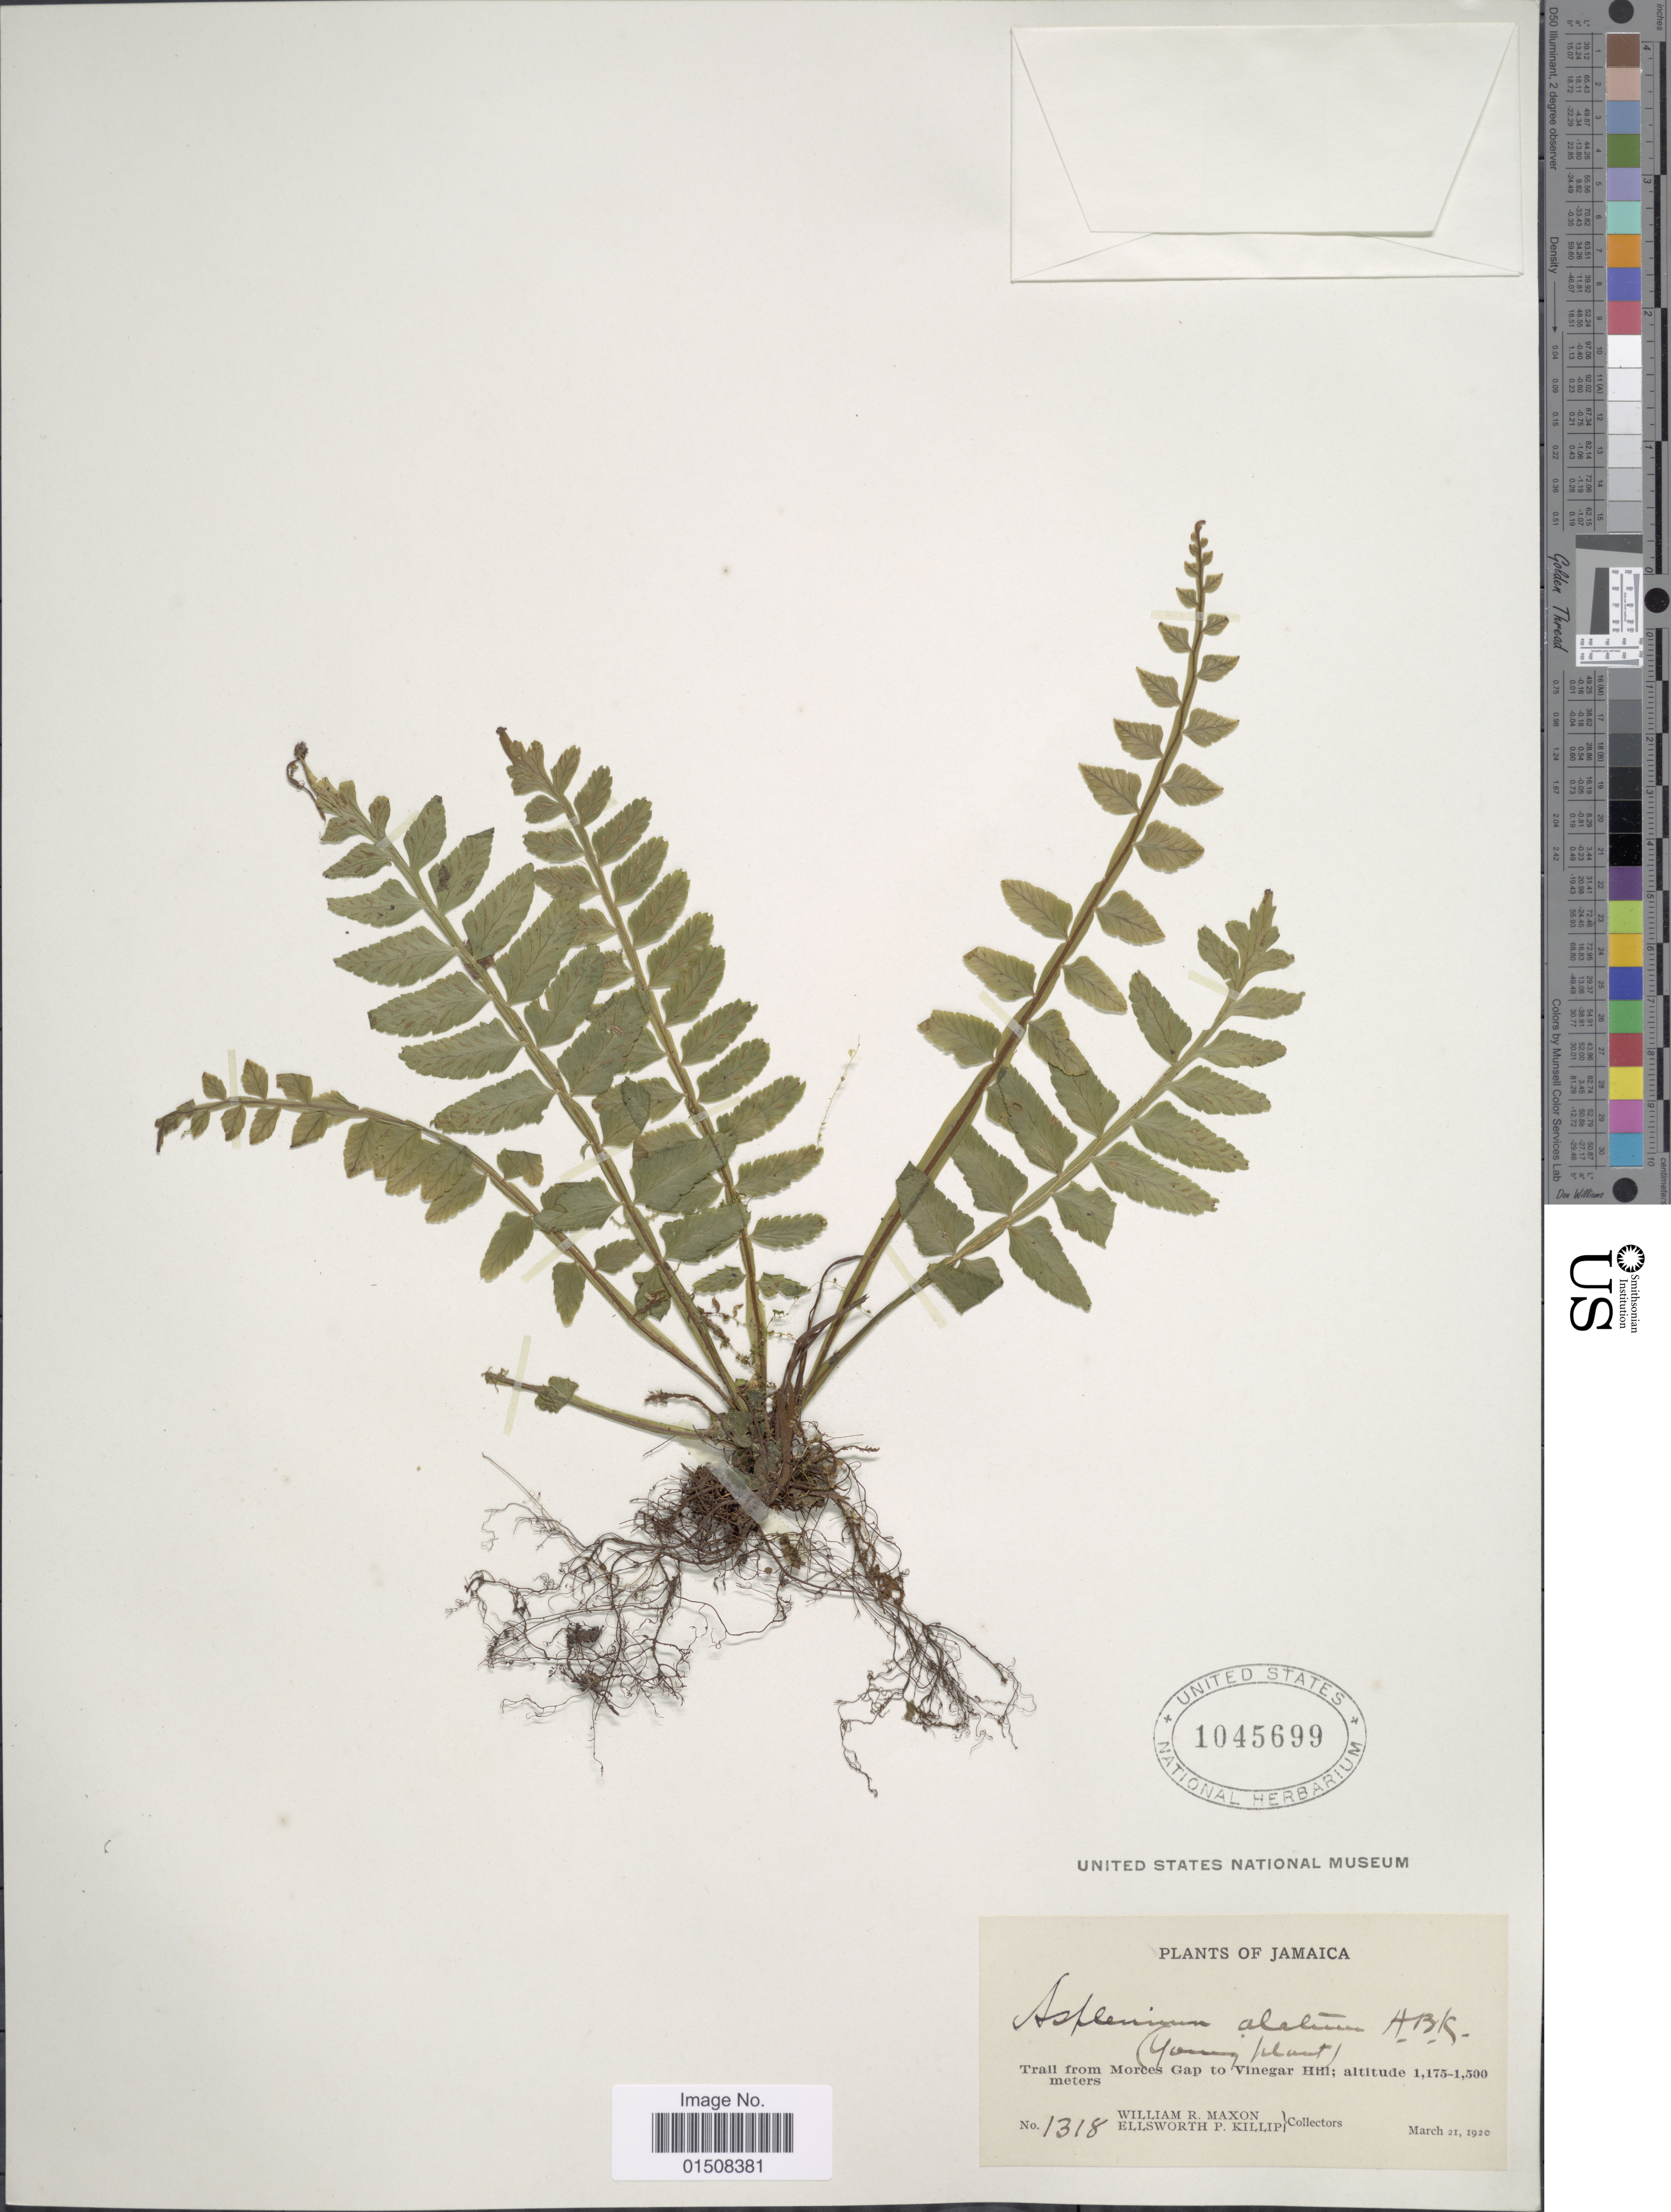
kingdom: Plantae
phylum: Tracheophyta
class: Polypodiopsida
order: Polypodiales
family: Aspleniaceae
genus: Asplenium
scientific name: Asplenium alatum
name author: Humb. & Bonpl. ex Willd.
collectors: W. R. Maxon & E. P. Killip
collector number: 1318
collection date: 1920-03-21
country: Jamaica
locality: Trail from Morces Gap to Vinegar Hill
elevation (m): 358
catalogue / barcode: US 1045699